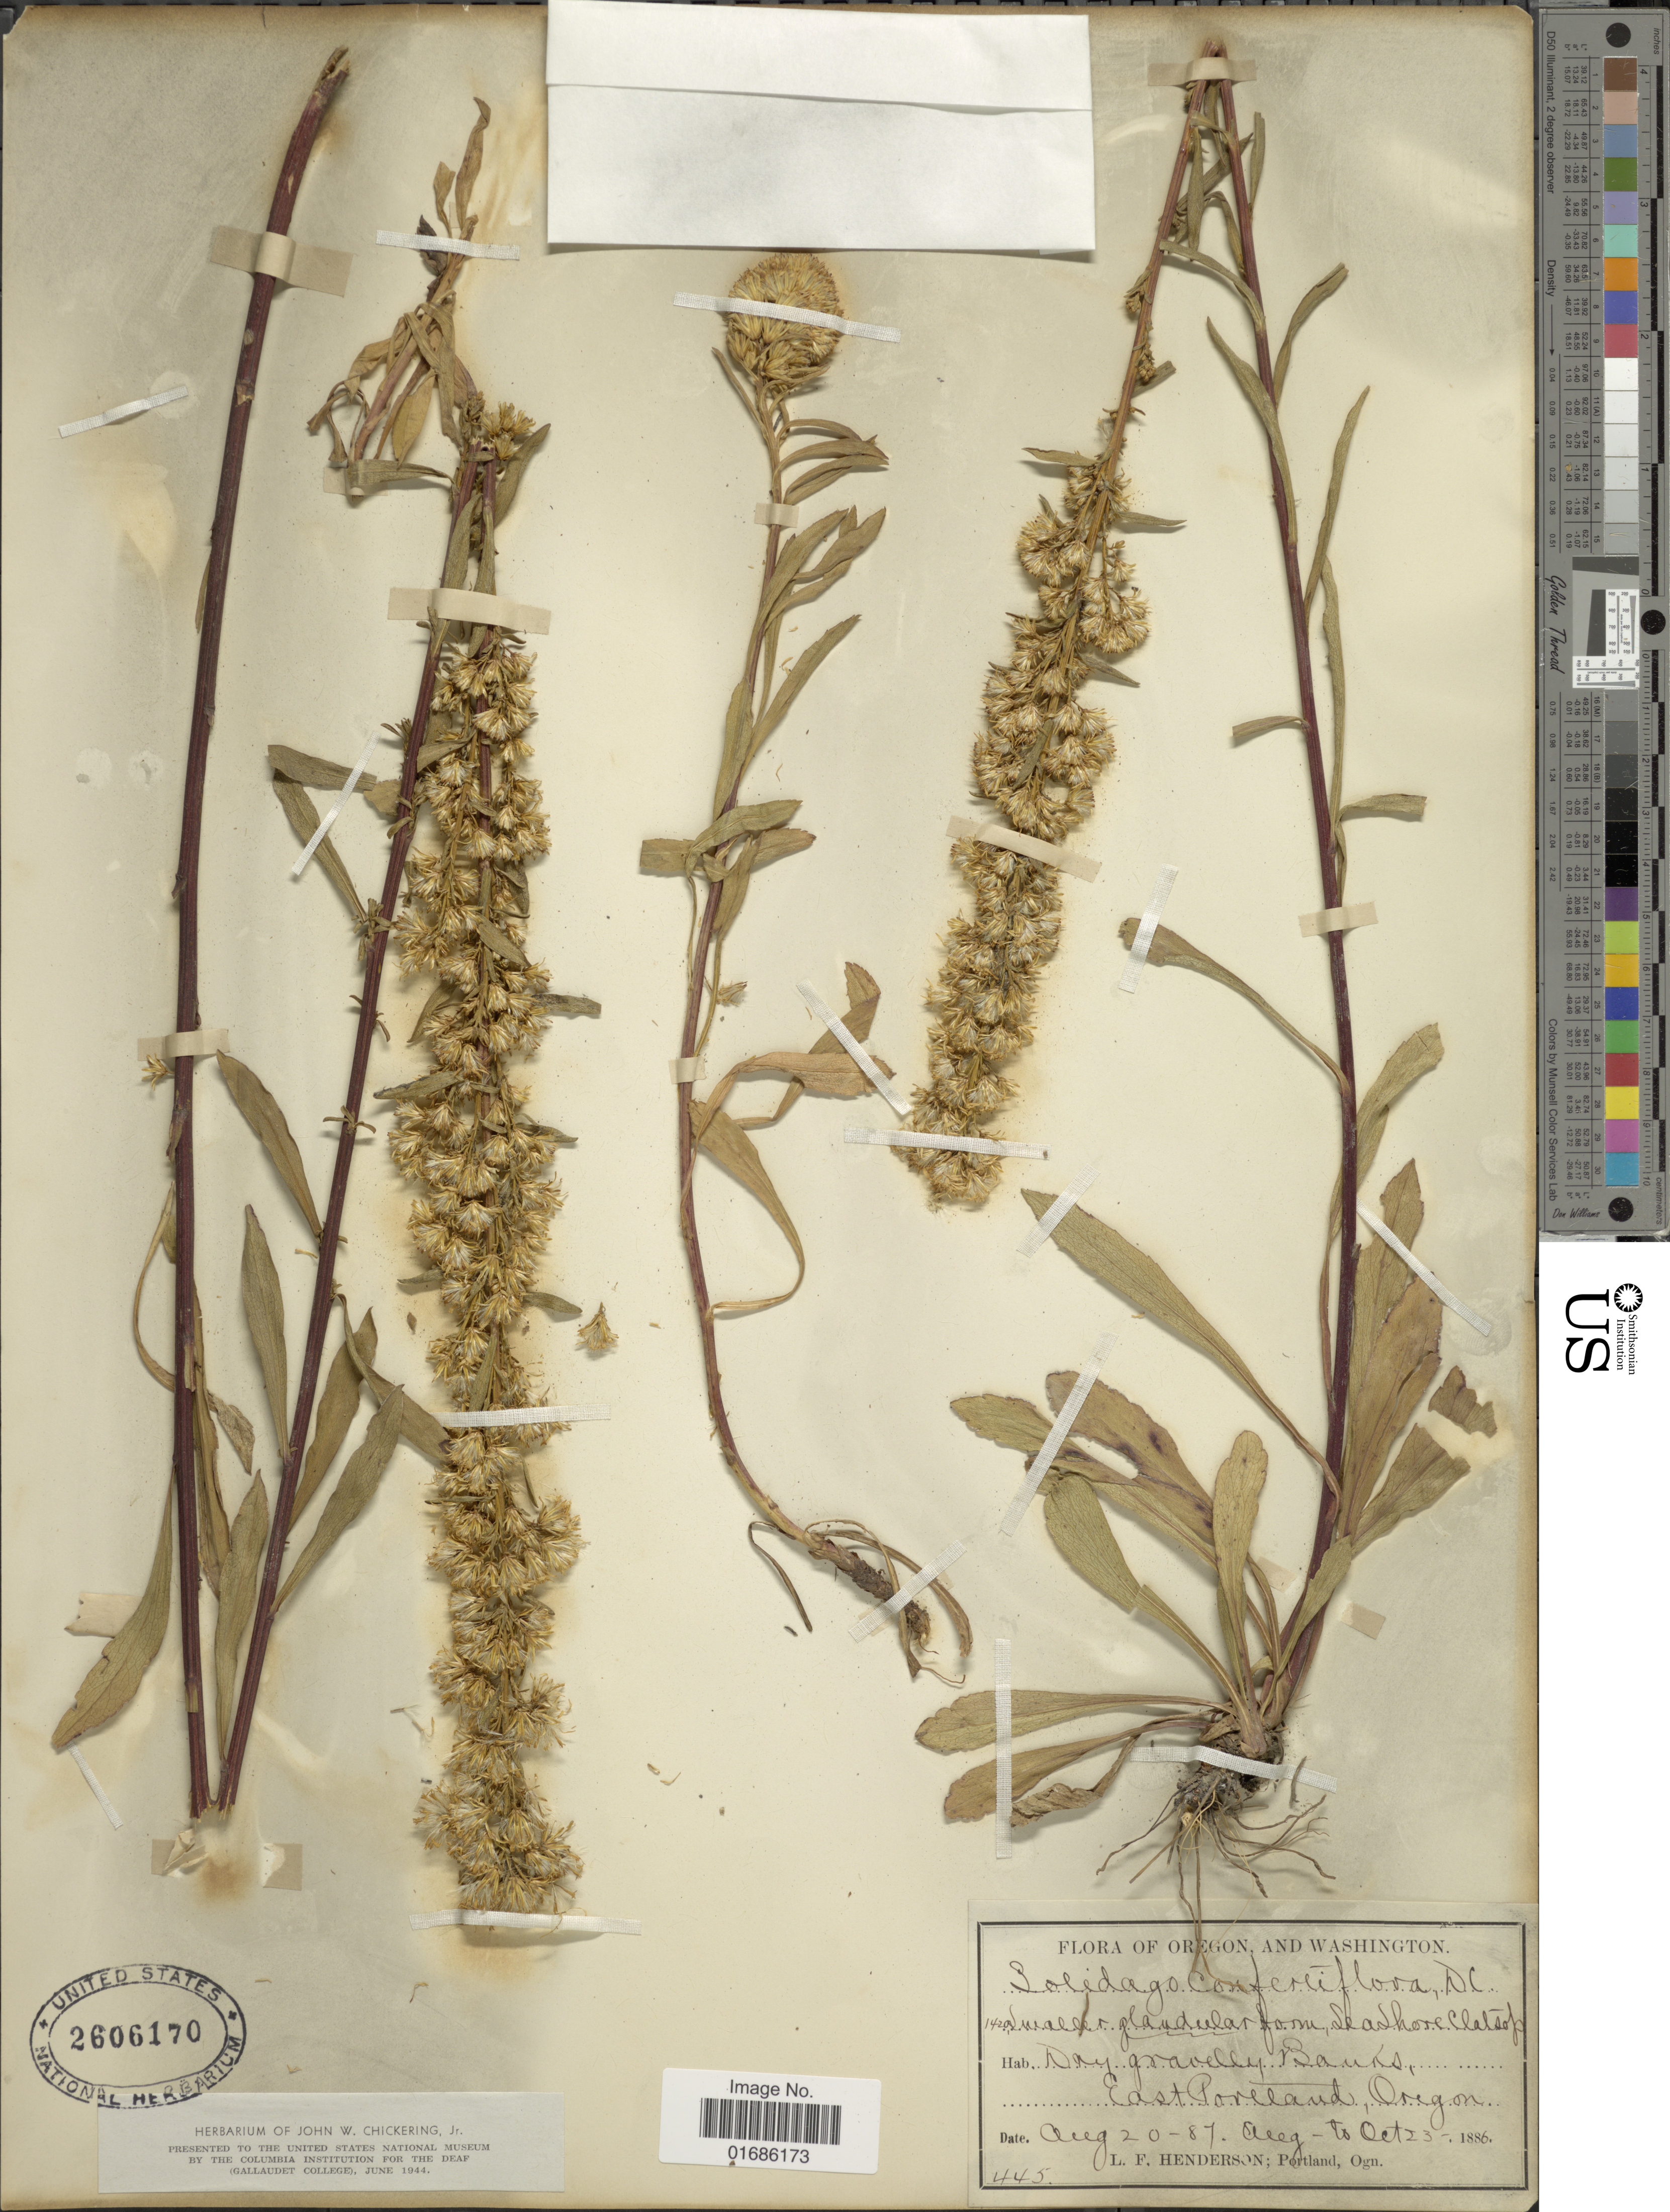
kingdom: Plantae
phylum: Tracheophyta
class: Magnoliopsida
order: Asterales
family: Asteraceae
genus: Solidago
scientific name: Solidago confertiflora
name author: DC.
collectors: L. Henderson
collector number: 445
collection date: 1886-10-23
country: United States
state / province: Oregon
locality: East Portland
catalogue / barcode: US 2606170